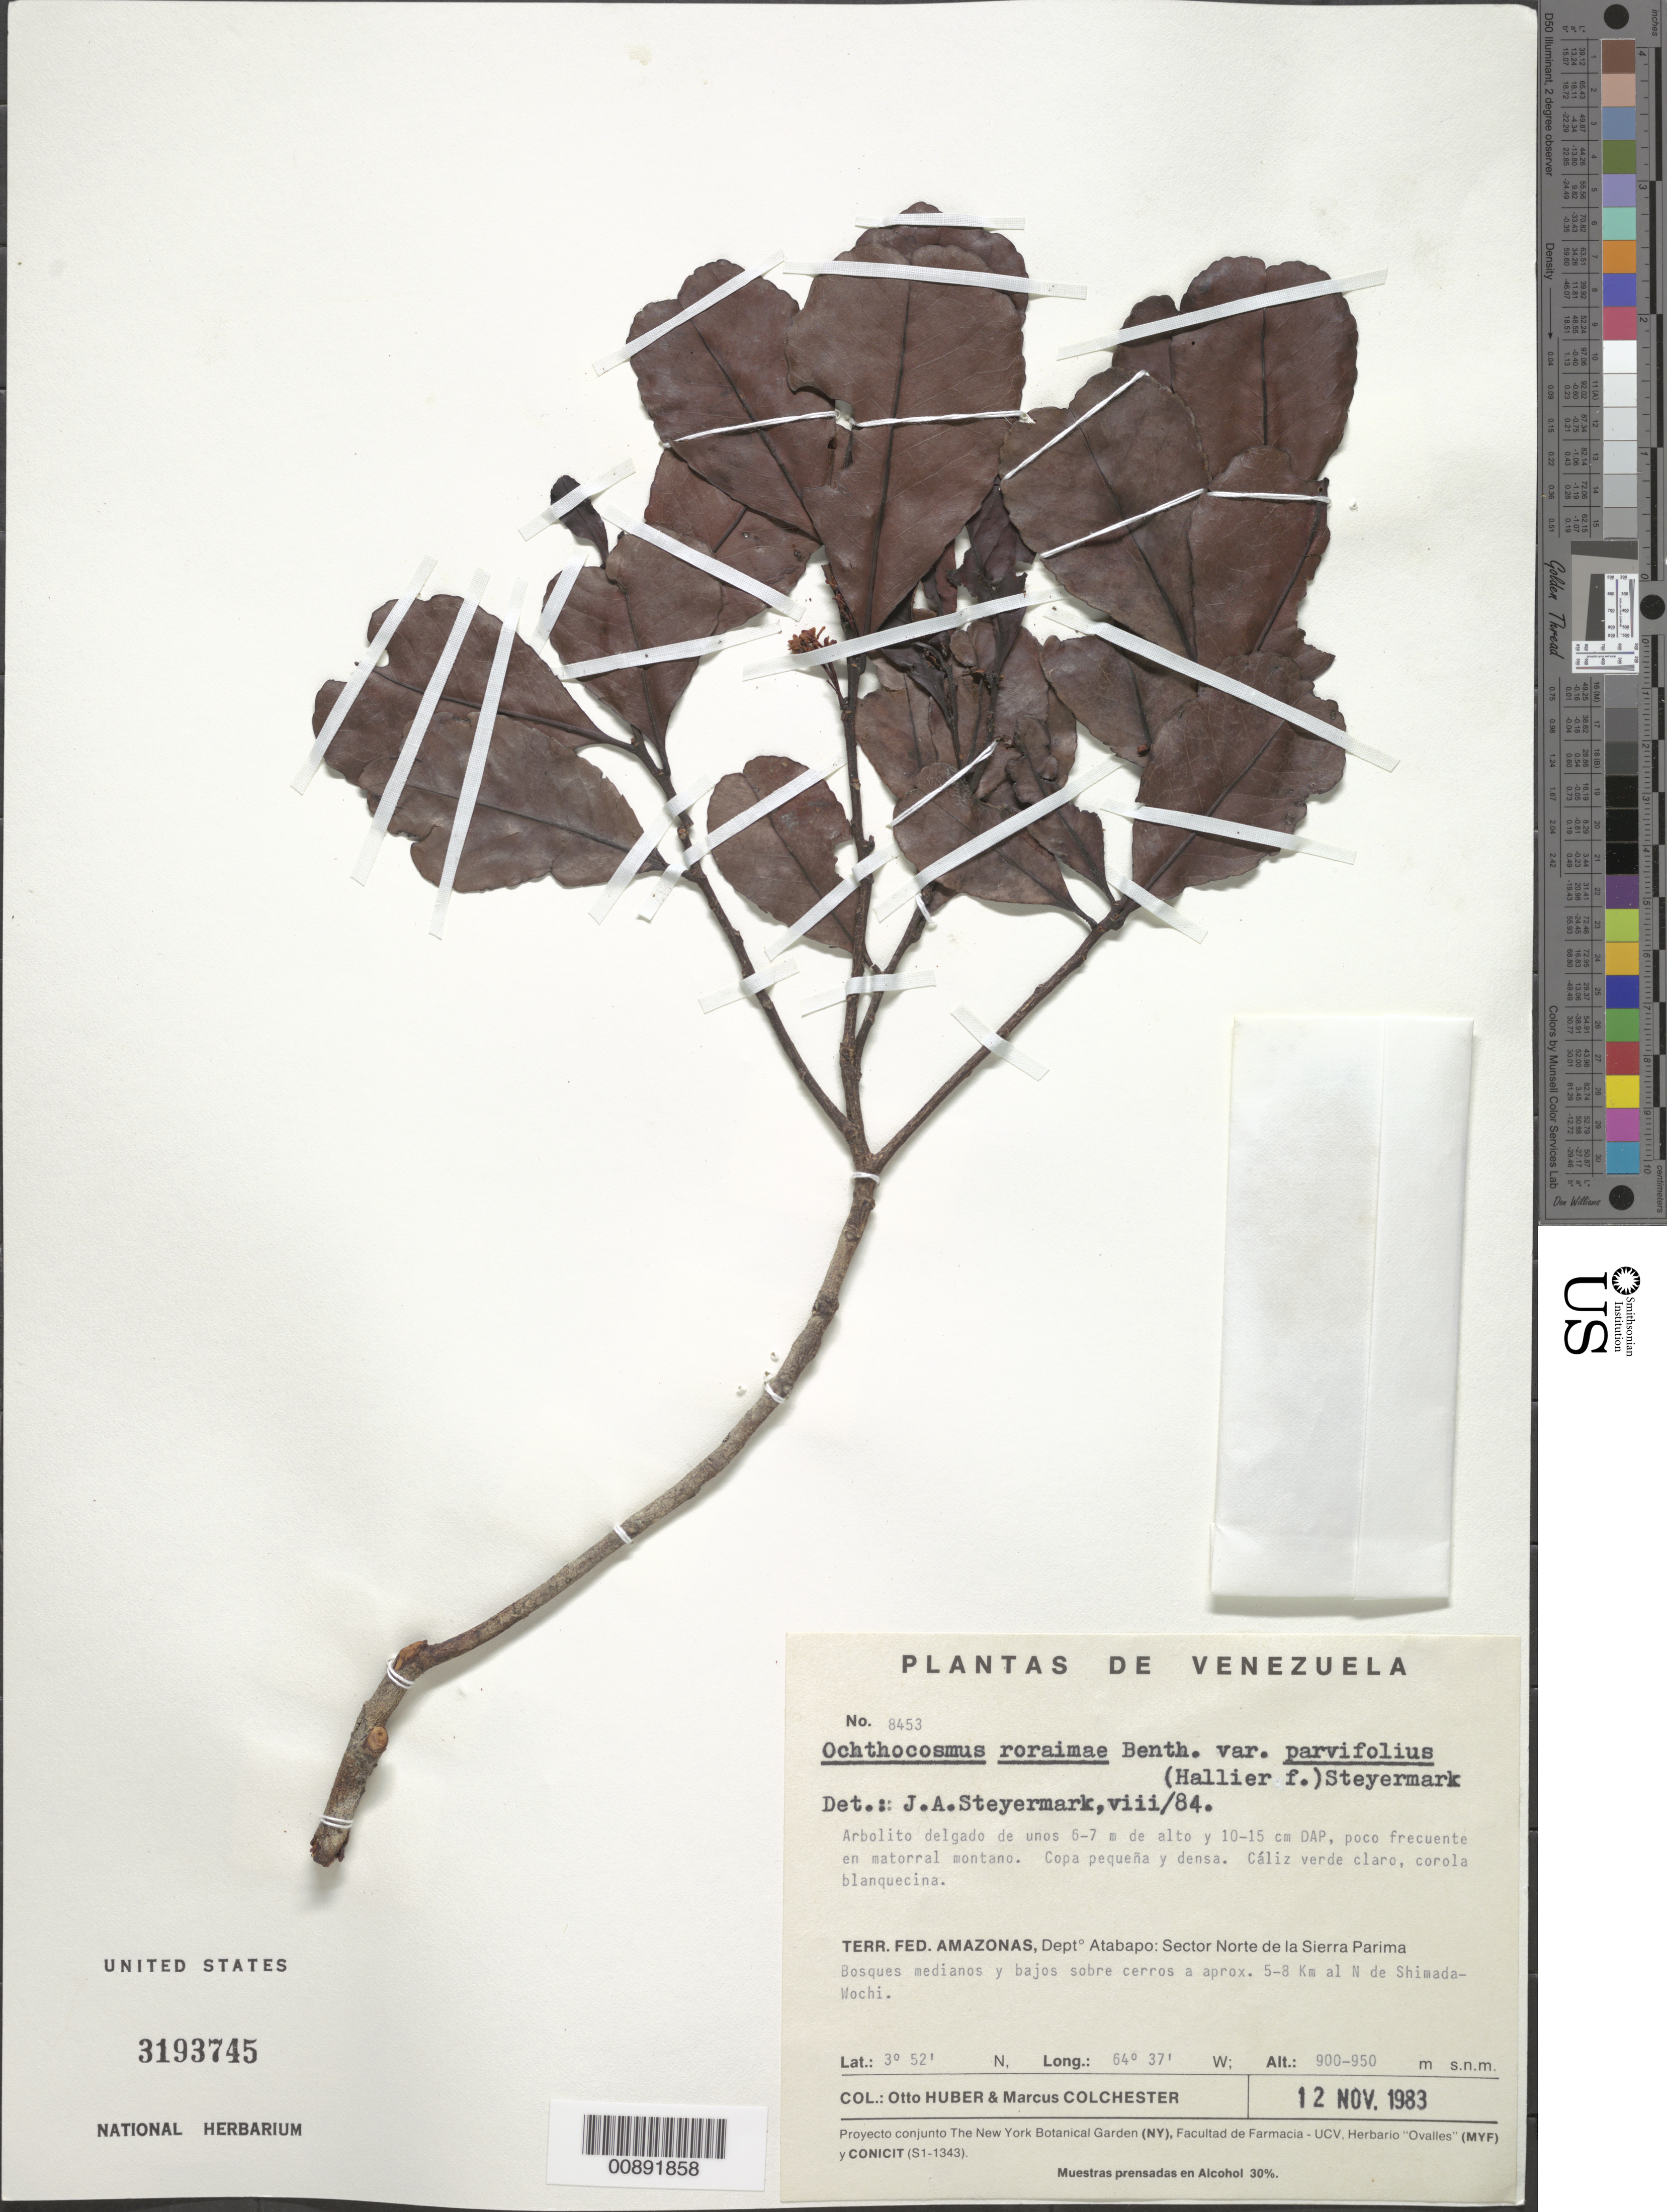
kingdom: Plantae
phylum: Tracheophyta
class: Magnoliopsida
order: Malpighiales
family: Ixonanthaceae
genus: Ochthocosmus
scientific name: Ochthocosmus roraimae var. parvifolius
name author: (Hallier f.) Steyerm.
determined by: Steyermark, Julian A., (VEN)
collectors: O. Huber & M. Colchester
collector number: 8453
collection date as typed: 12-Nov-83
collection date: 1983-11-12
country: Venezuela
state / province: Amazonas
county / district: Atabapo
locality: Sierra Parima, Sector Norte, 5-8 km al N de Shimada-Wochi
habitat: Bosques medianos y bajos sobre cerros; en matorral montano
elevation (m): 900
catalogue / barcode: US 3193745